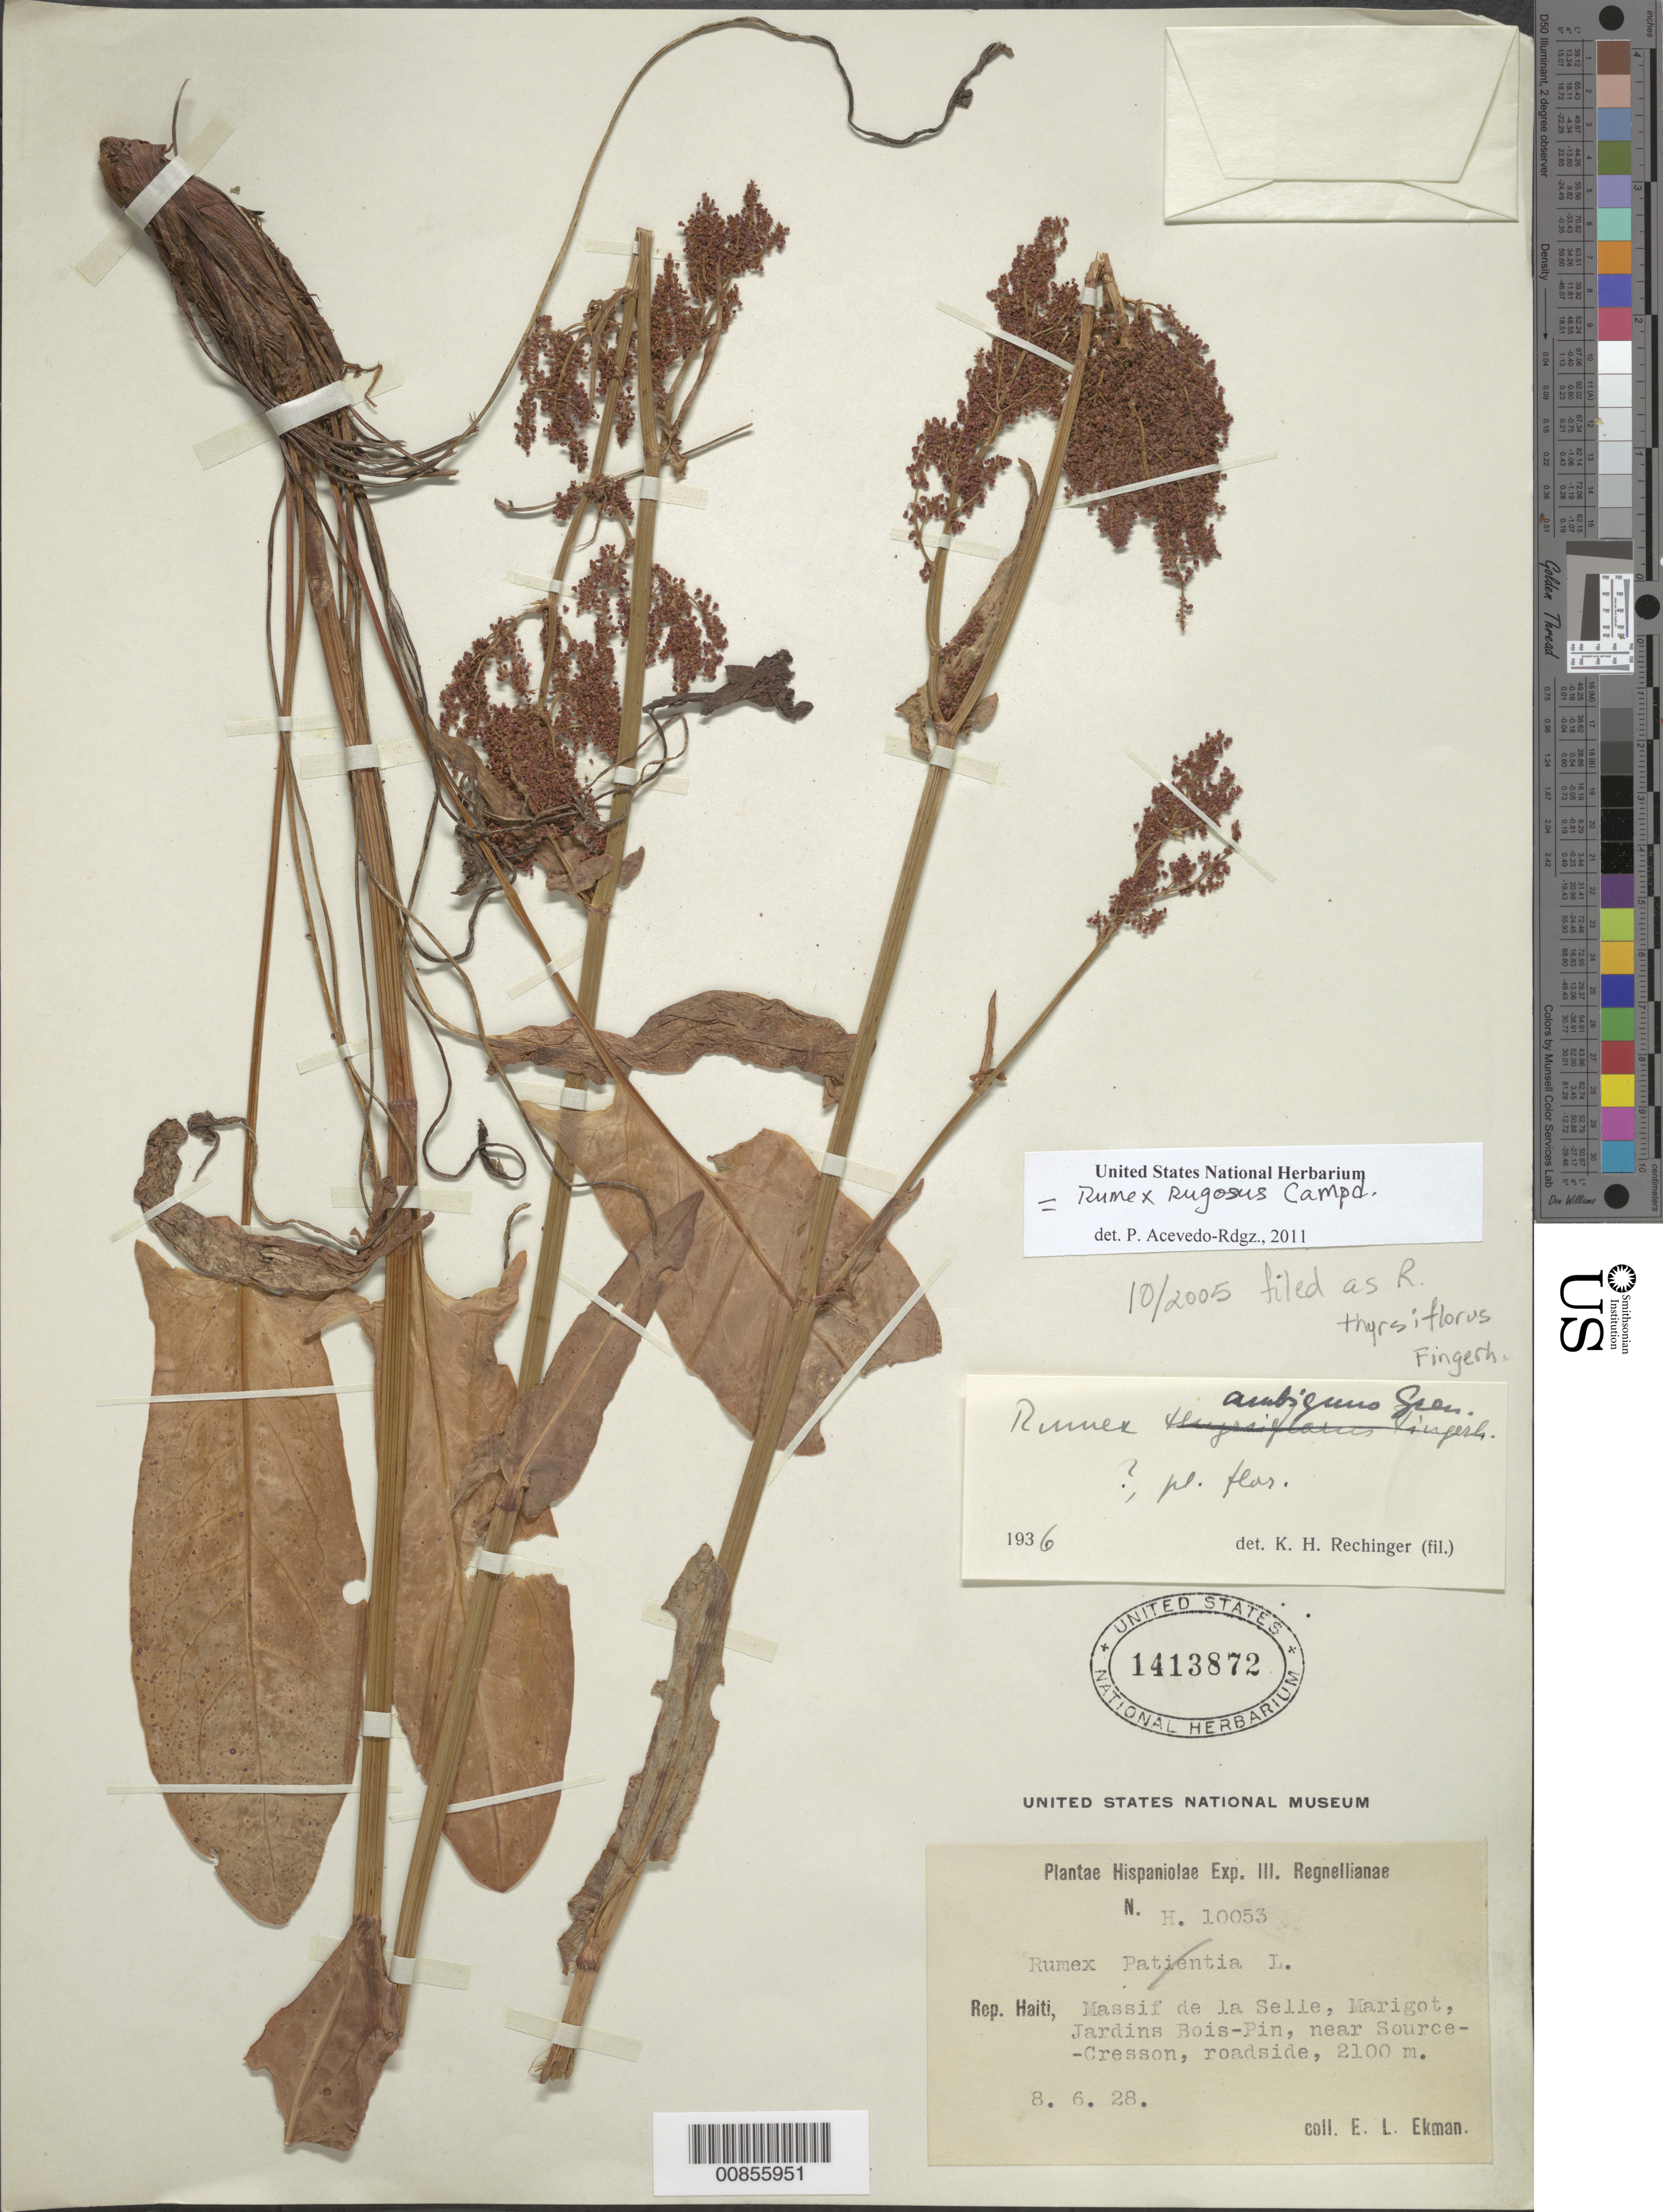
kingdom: Plantae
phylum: Tracheophyta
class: Magnoliopsida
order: Caryophyllales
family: Polygonaceae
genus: Rumex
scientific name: Rumex rugosus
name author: Campd.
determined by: Acevedo-Rodríguez, P., (BOT), Smithsonian Institution - National Museum of Natural History (UNITED STATES)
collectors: E. L. Ekman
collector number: H 10053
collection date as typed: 08 Jun 1928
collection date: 1928-06-08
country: Haiti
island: Hispaniola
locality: Massif de la Selle, Marigot, Jardins Bois-Pin, near Source-Cresson. Roadside.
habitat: Roadside.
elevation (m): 2100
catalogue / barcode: US 1413872